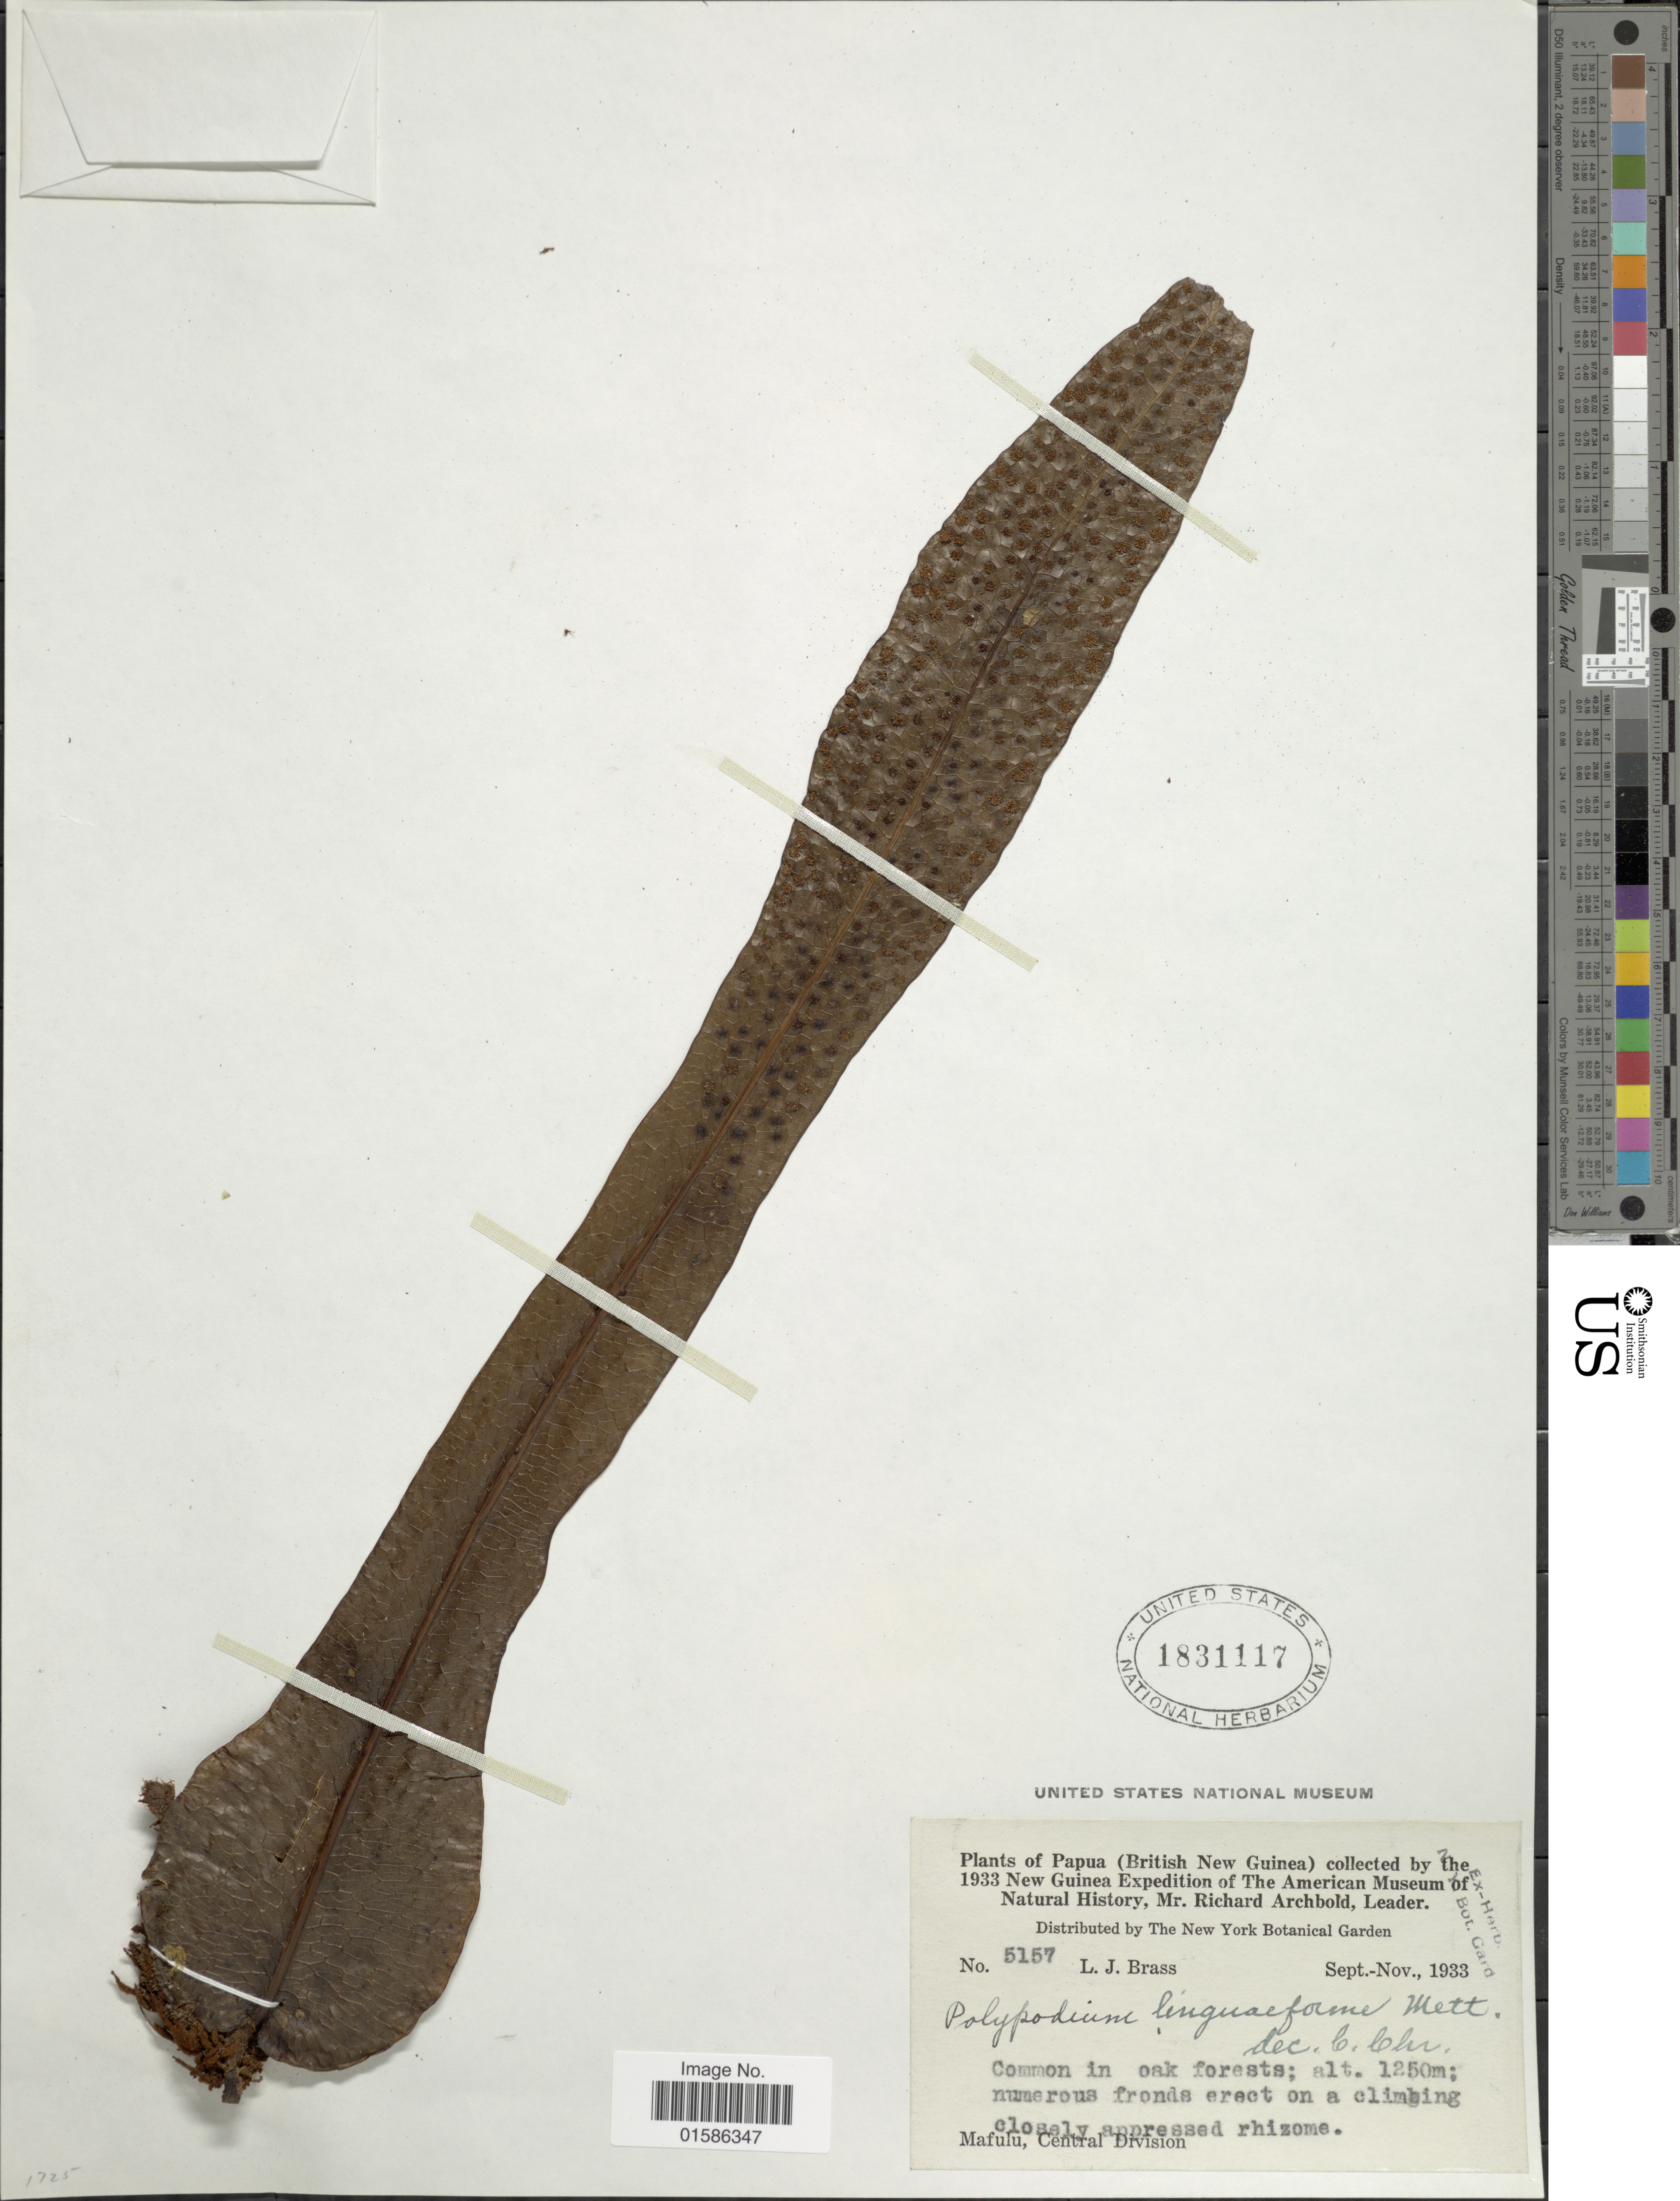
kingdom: Plantae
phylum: Tracheophyta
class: Polypodiopsida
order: Polypodiales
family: Polypodiaceae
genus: Microsorum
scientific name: Microsorum linguiforme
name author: (Mett.) Copel.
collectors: L. J. Brass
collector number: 5157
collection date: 1933-09/1933-11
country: Papua New Guinea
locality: Mafulu, Central Division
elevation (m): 1250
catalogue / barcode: US 1831117